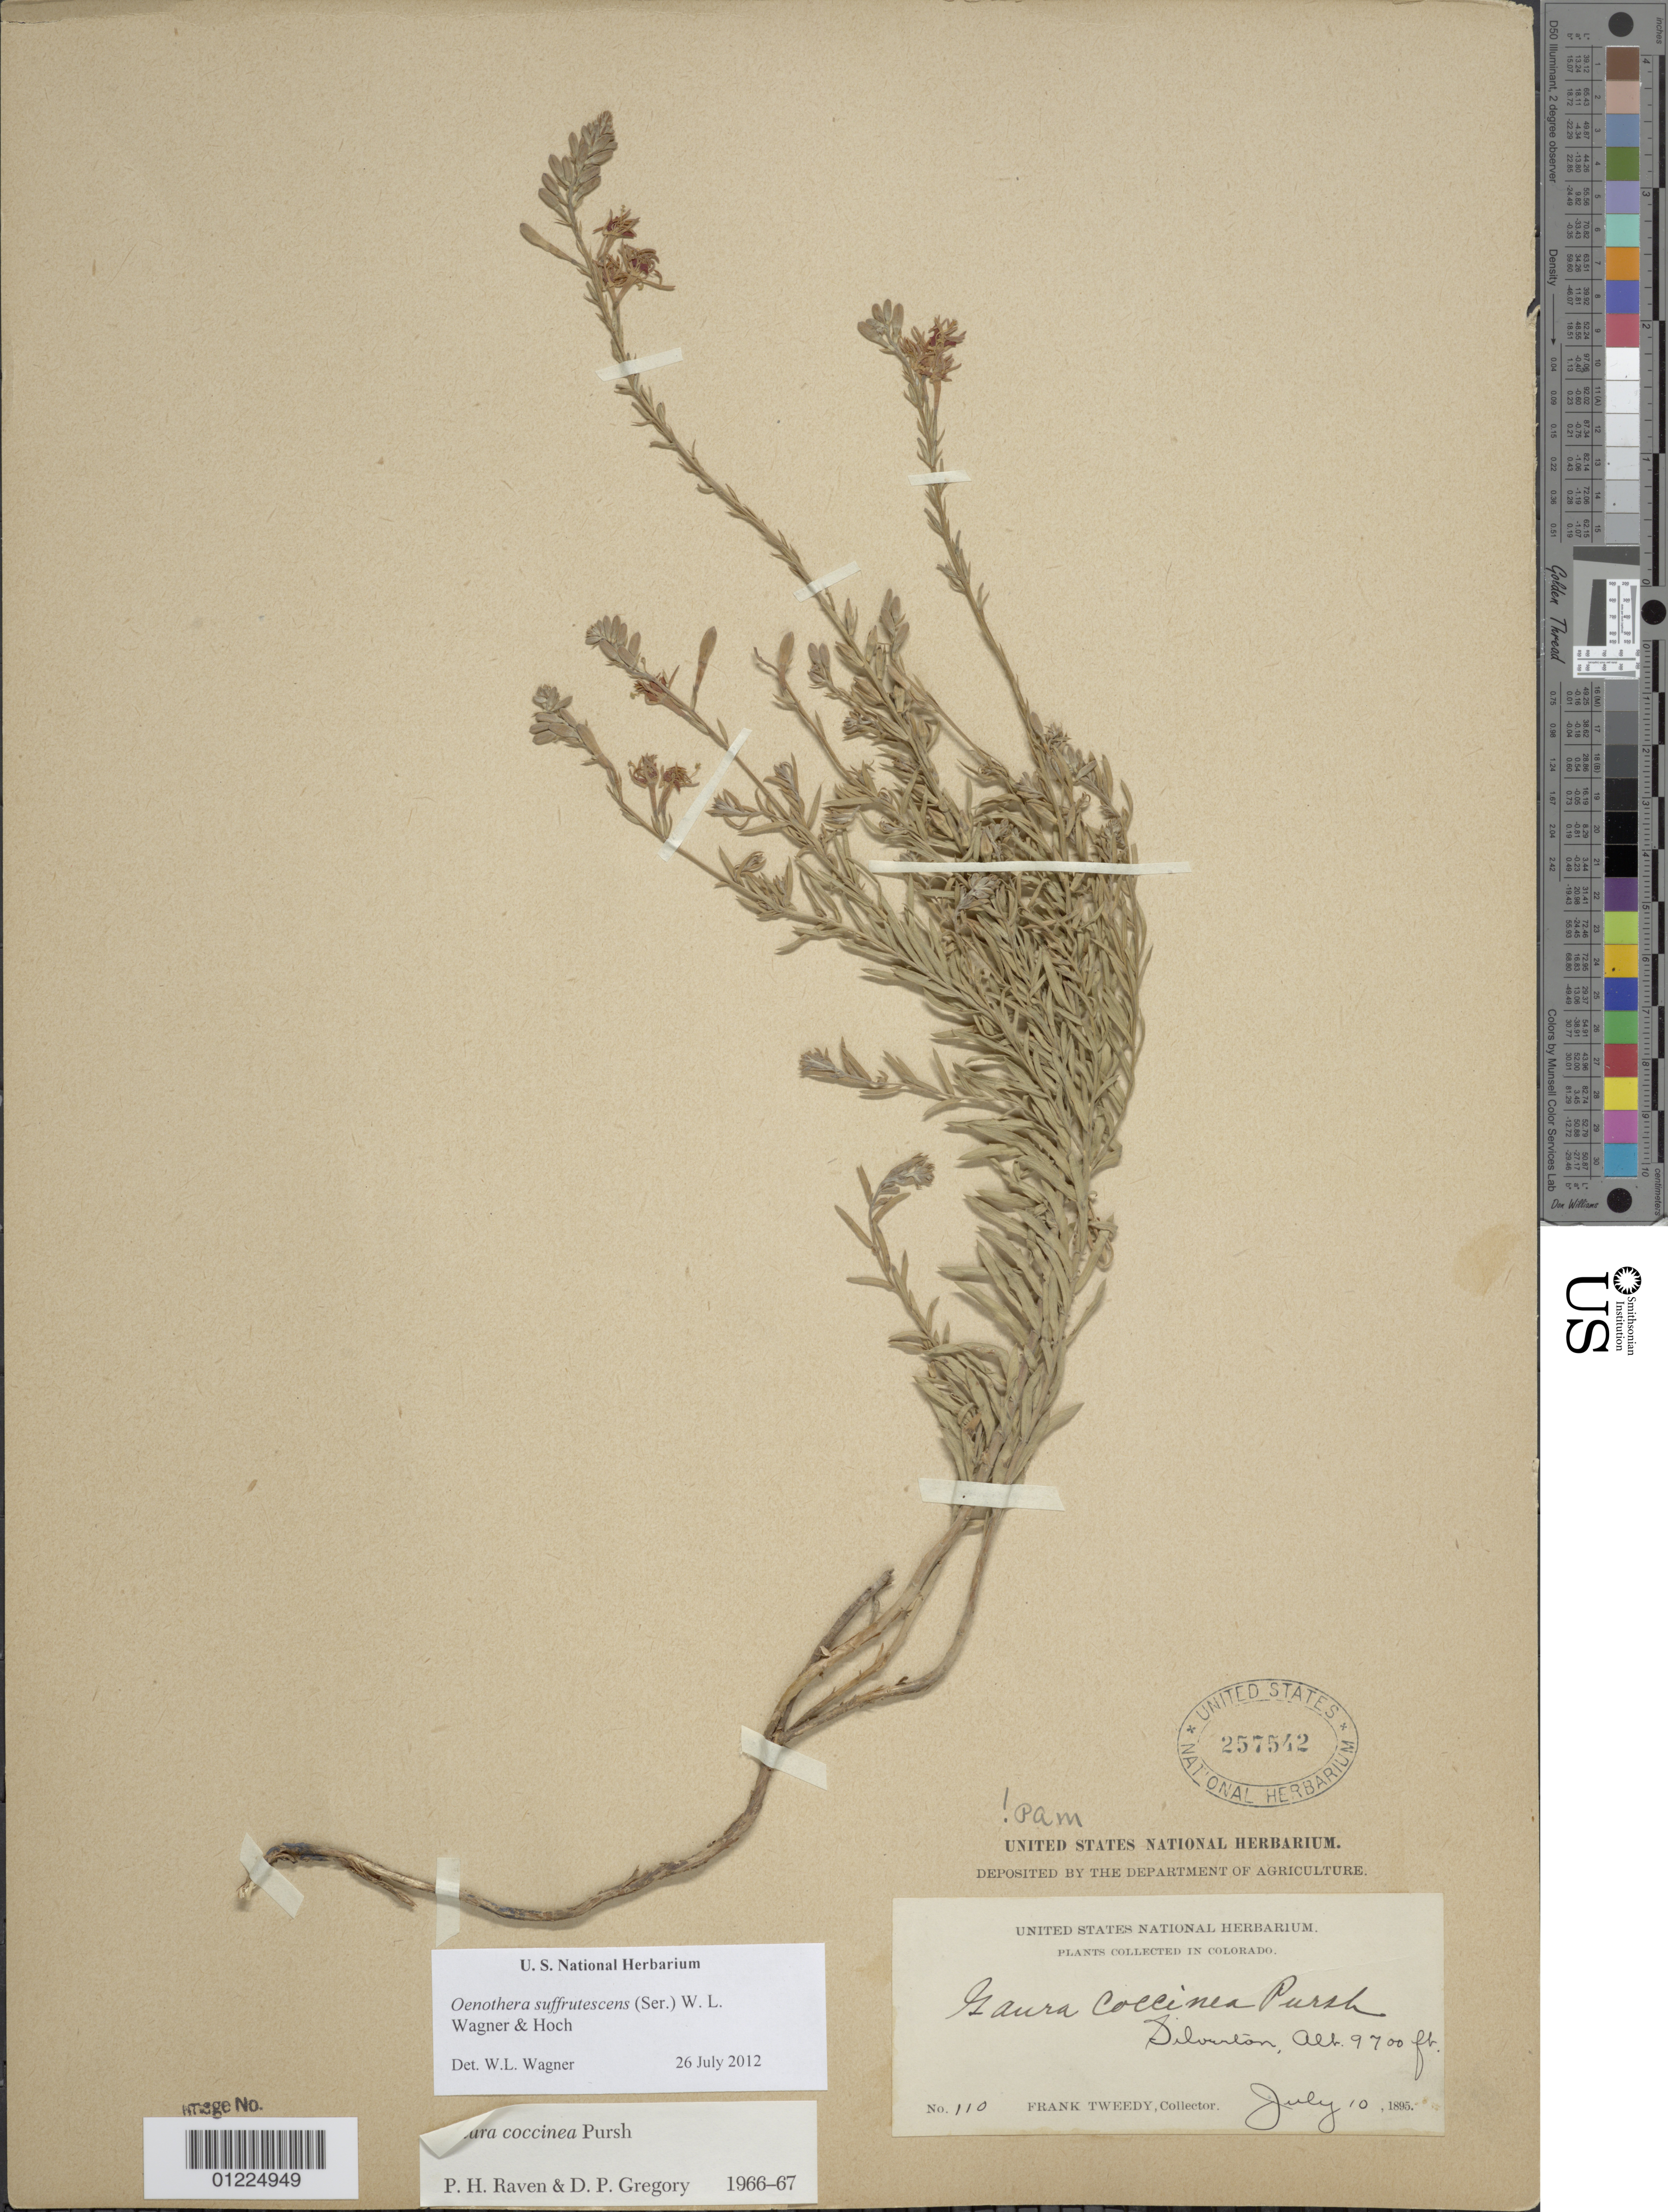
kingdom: Plantae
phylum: Tracheophyta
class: Magnoliopsida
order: Myrtales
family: Onagraceae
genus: Oenothera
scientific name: Oenothera suffrutescens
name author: (Ser.) W.L. Wagner & Hoch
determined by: Wagner, W. L., (BOT), Smithsonian Institution - National Museum of Natural History (UNITED STATES)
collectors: F. Tweedy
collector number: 110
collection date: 1895-07-10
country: United States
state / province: Colorado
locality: Silwerton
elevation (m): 2957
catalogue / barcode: US 257542